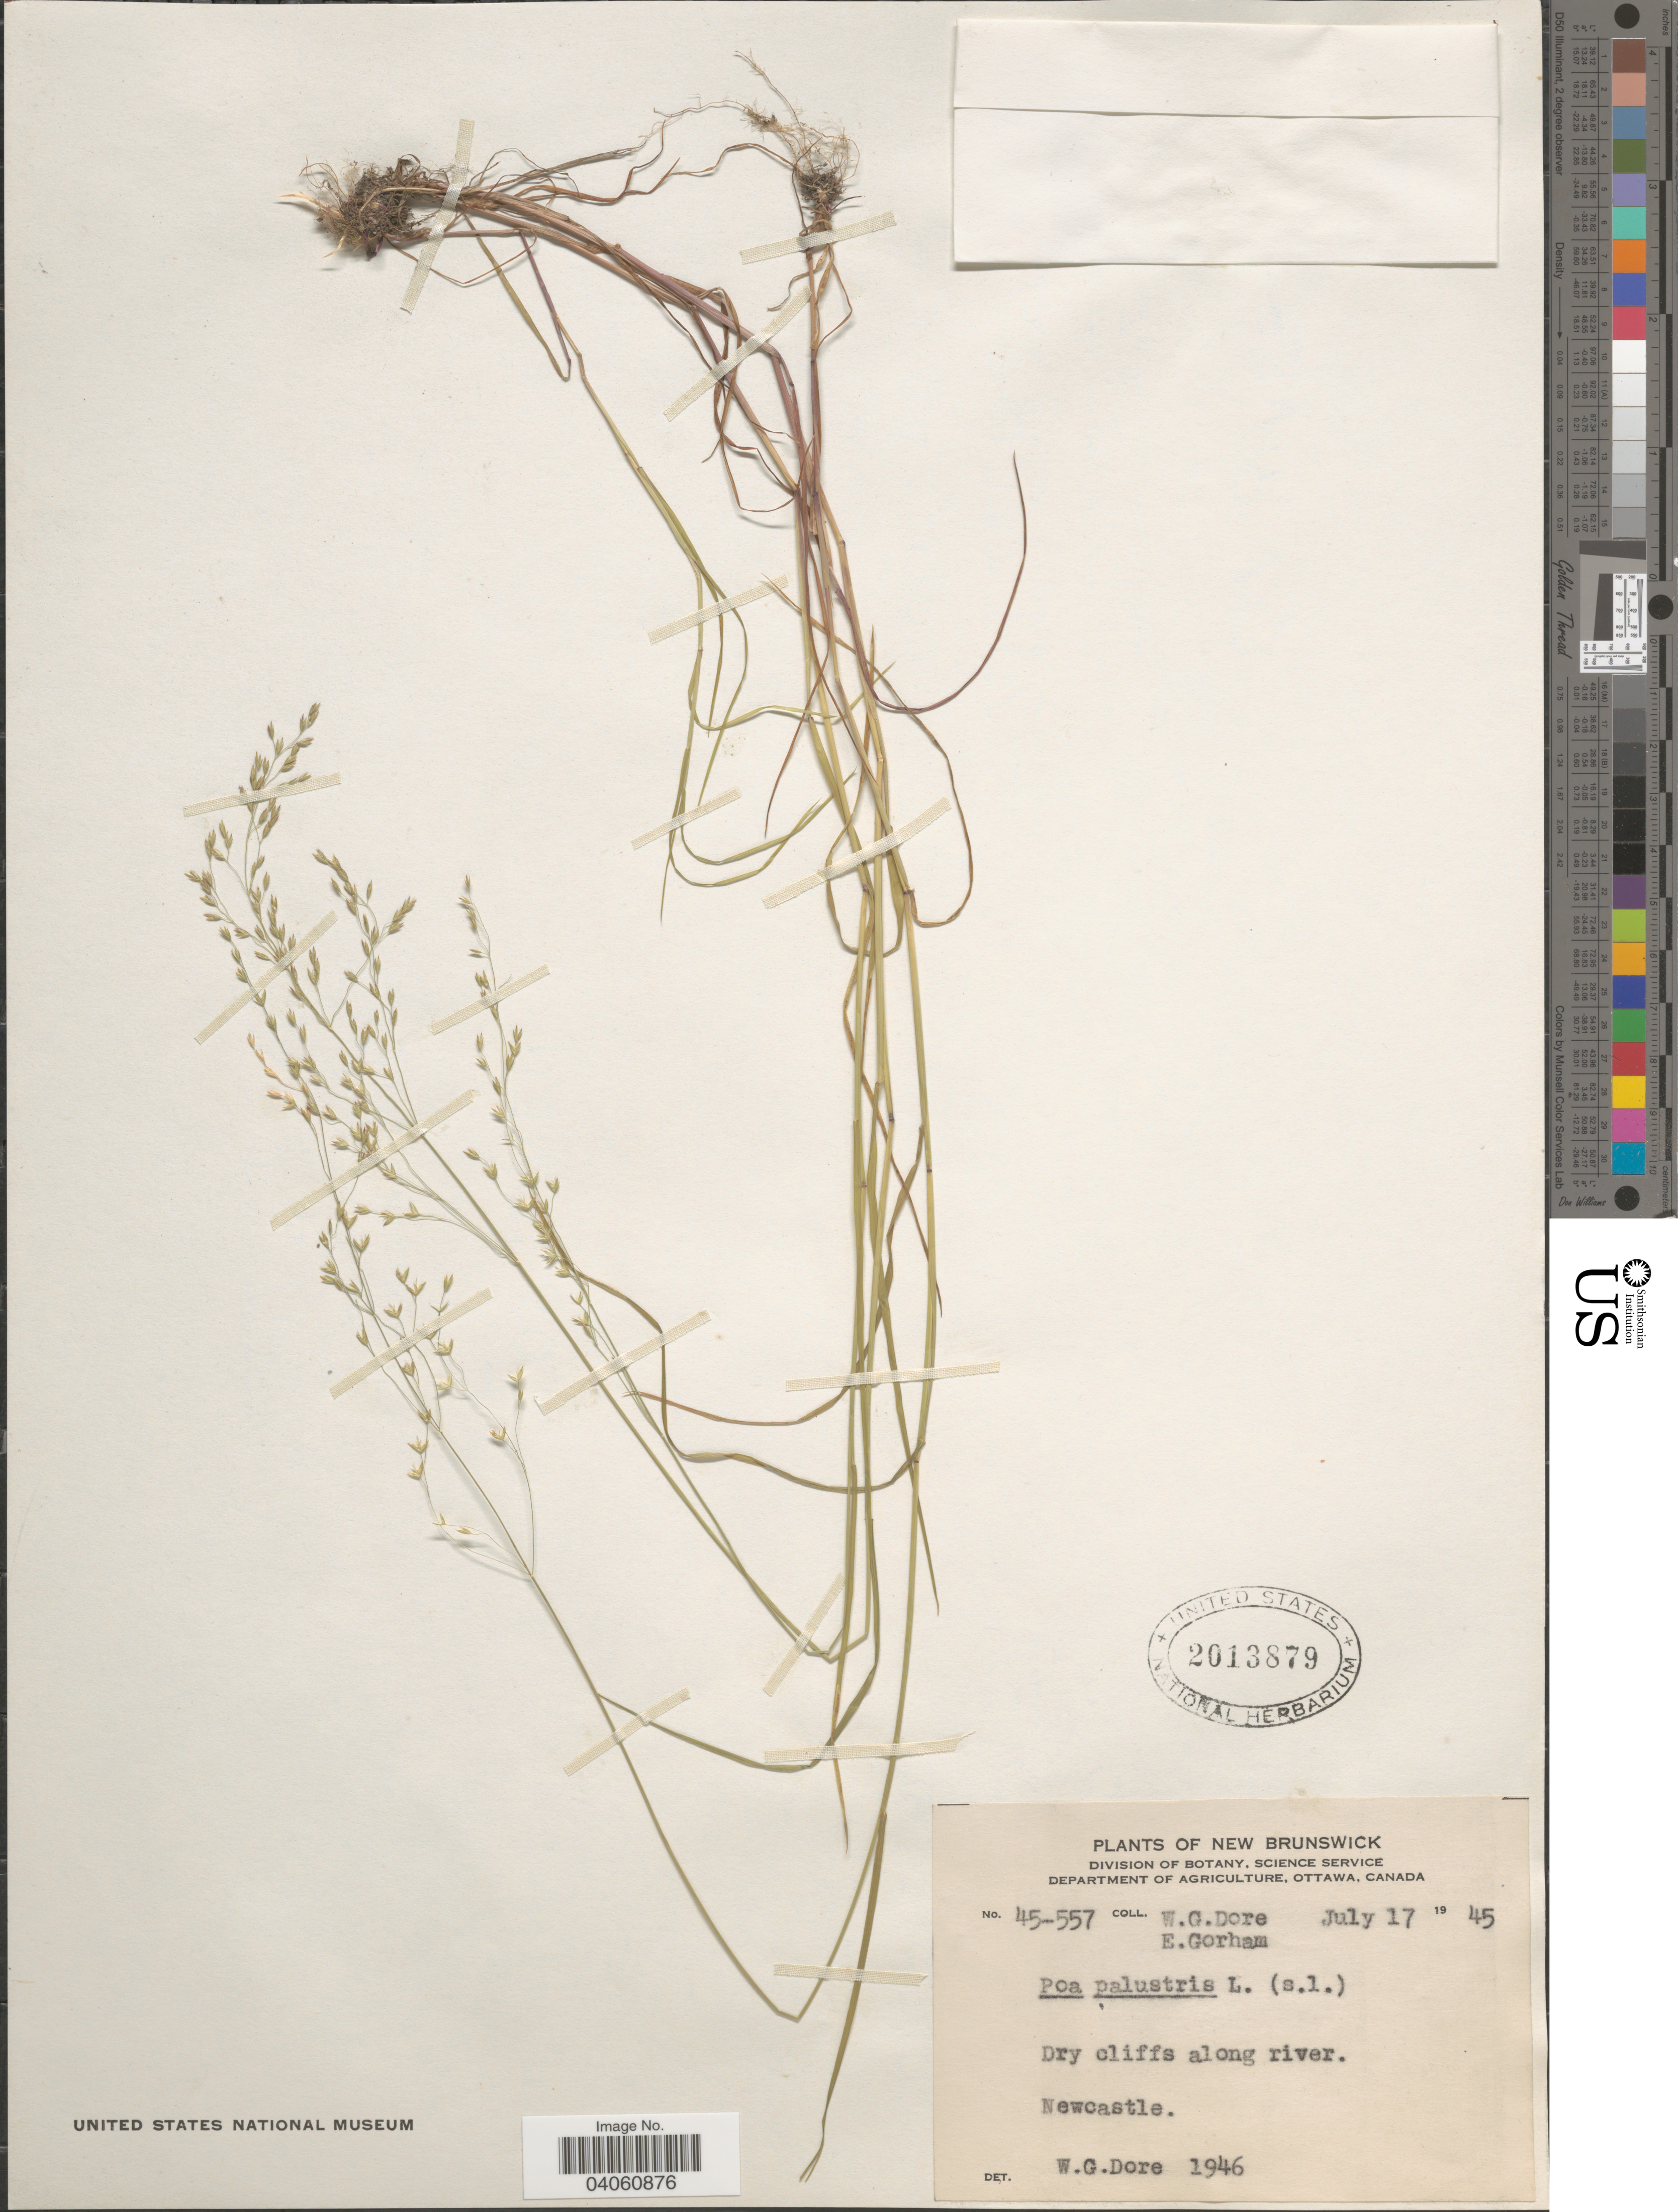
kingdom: Plantae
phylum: Tracheophyta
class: Liliopsida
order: Poales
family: Poaceae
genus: Poa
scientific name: Poa palustris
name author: L.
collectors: W. Dore & E. Gorham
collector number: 45-557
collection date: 1945-07-17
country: Canada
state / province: New Brunswick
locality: Newcastle.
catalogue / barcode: US 2013879